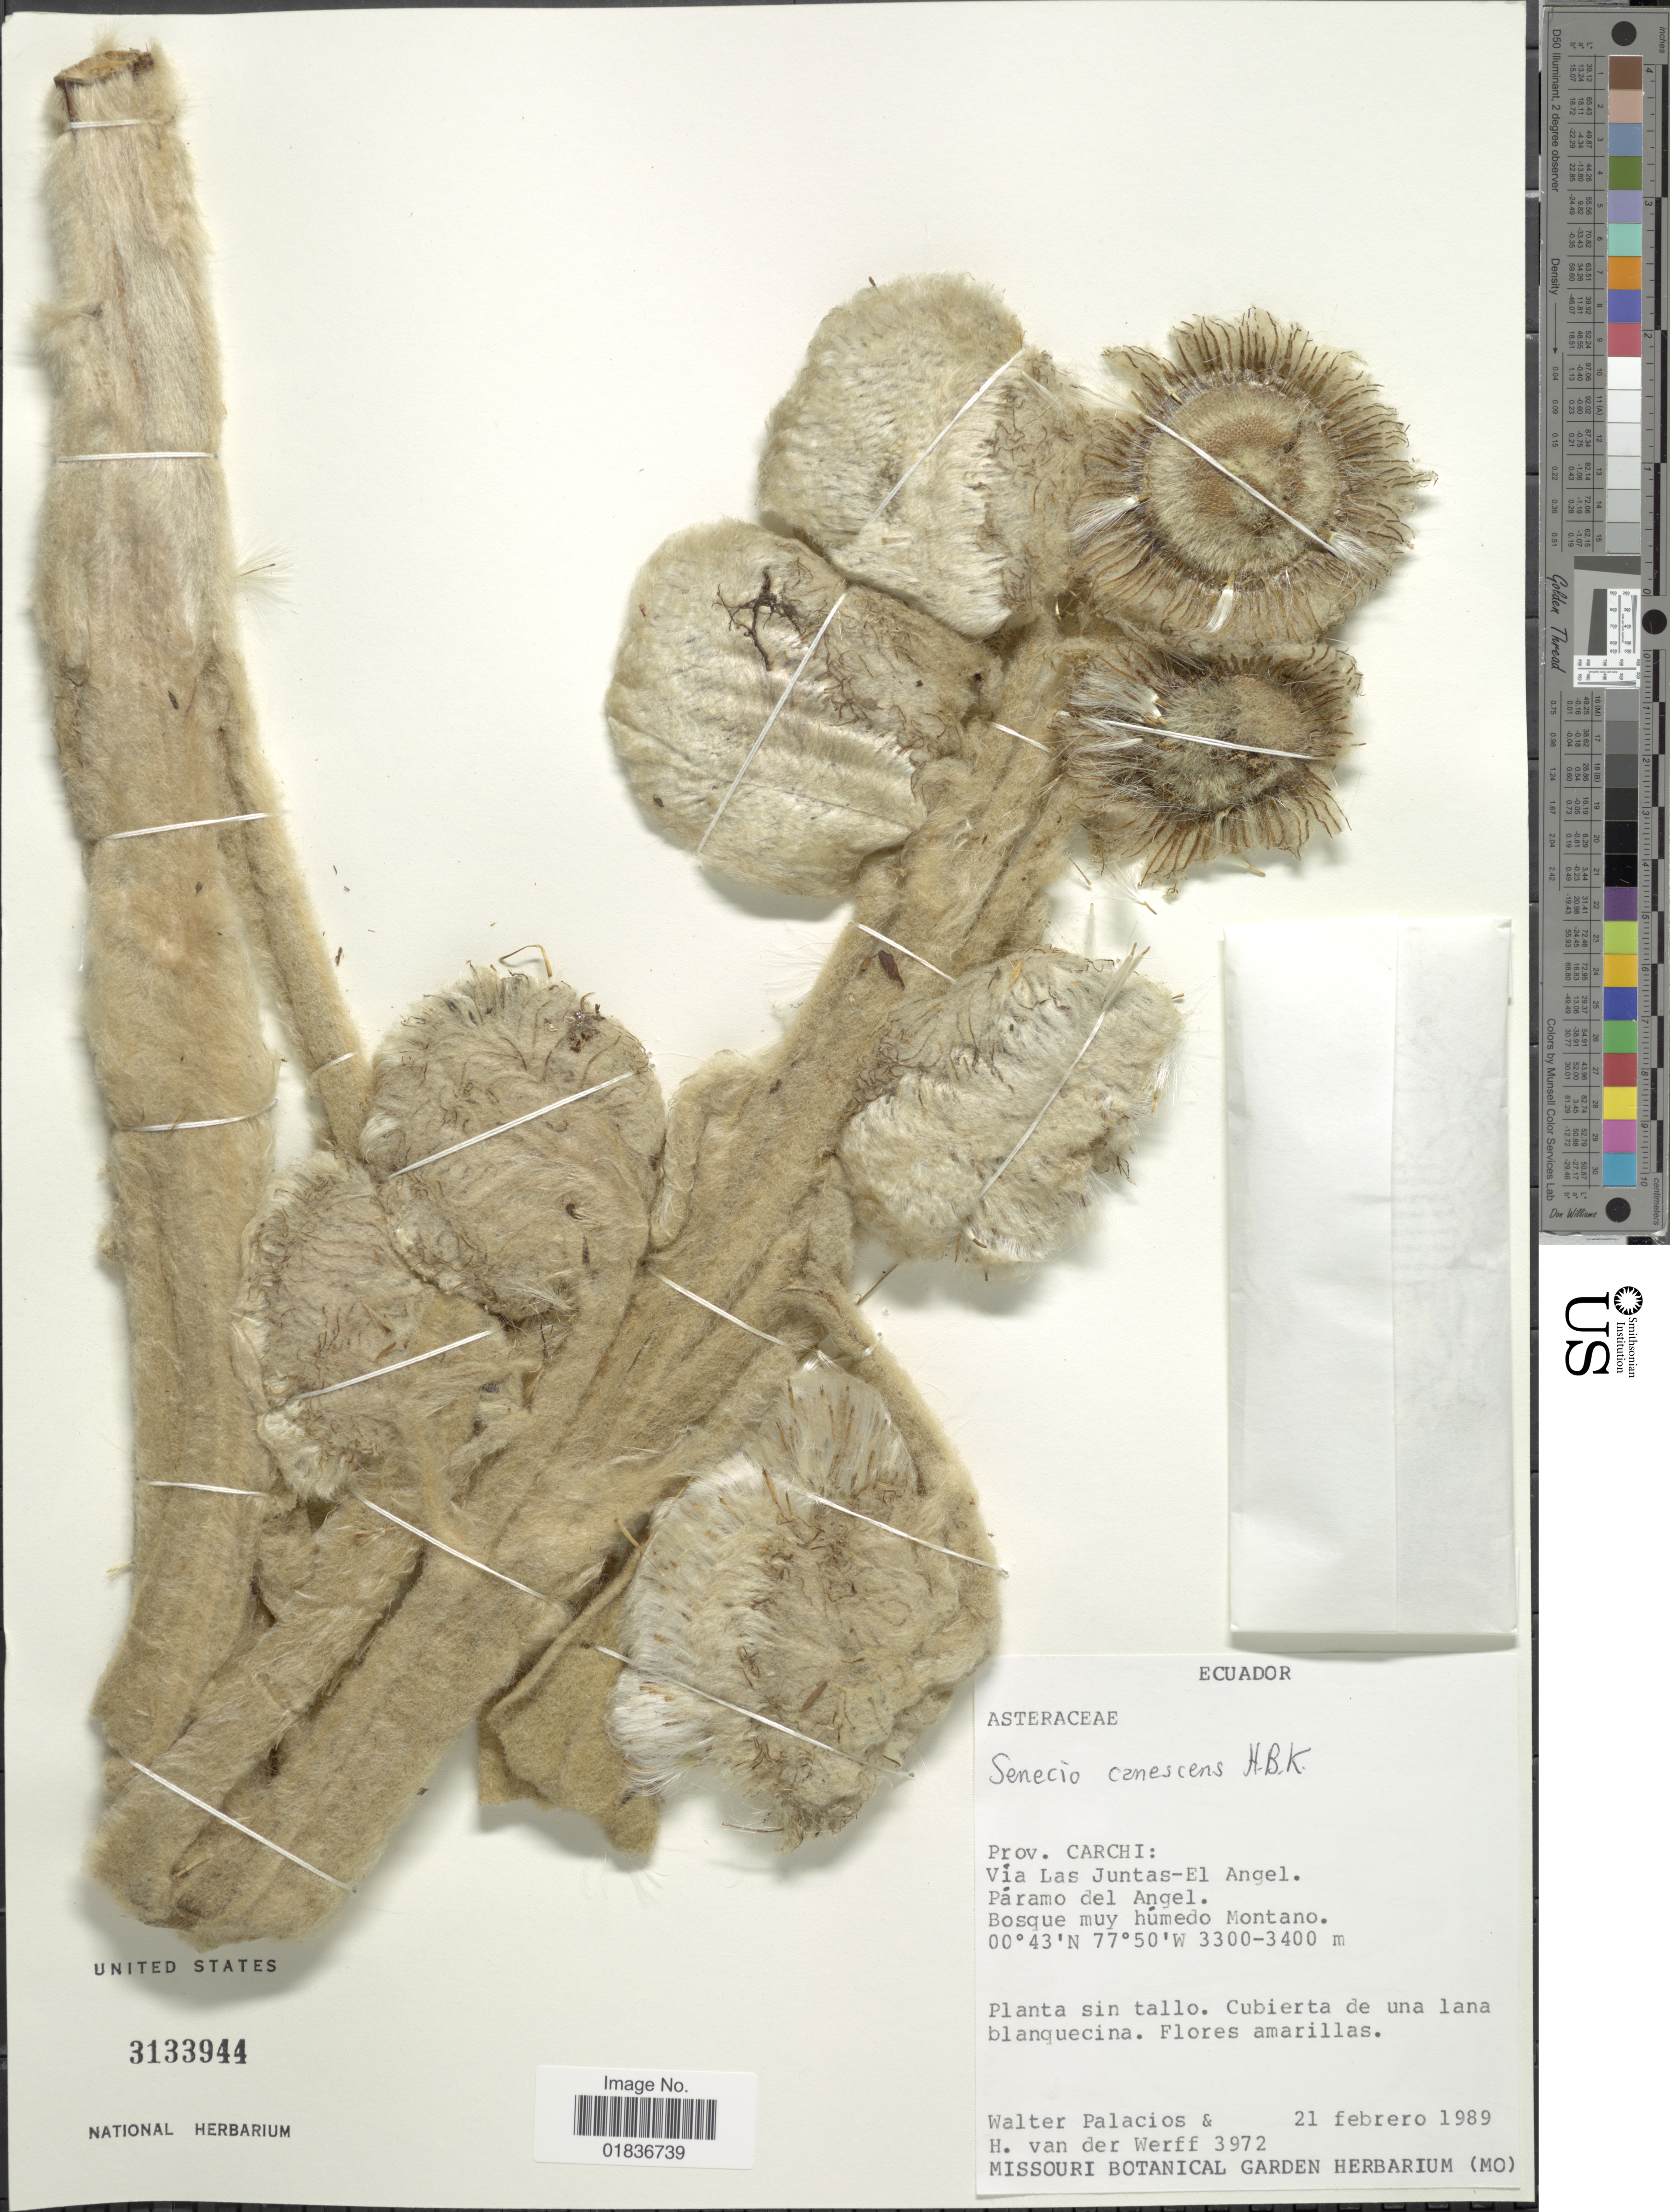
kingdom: Plantae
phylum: Tracheophyta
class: Magnoliopsida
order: Asterales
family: Asteraceae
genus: Senecio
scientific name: Senecio canescens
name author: (Bonpl.) Cuatrec.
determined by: Salomon, Luciana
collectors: W. Palacios & H. van der Werff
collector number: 3972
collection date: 1989-02-21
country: Ecuador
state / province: Carchi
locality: Prov. Carchi: Via Las Juntas-El Angel. Paramo del Angel. Bosque muy humedo Montano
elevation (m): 3300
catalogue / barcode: US 3133944